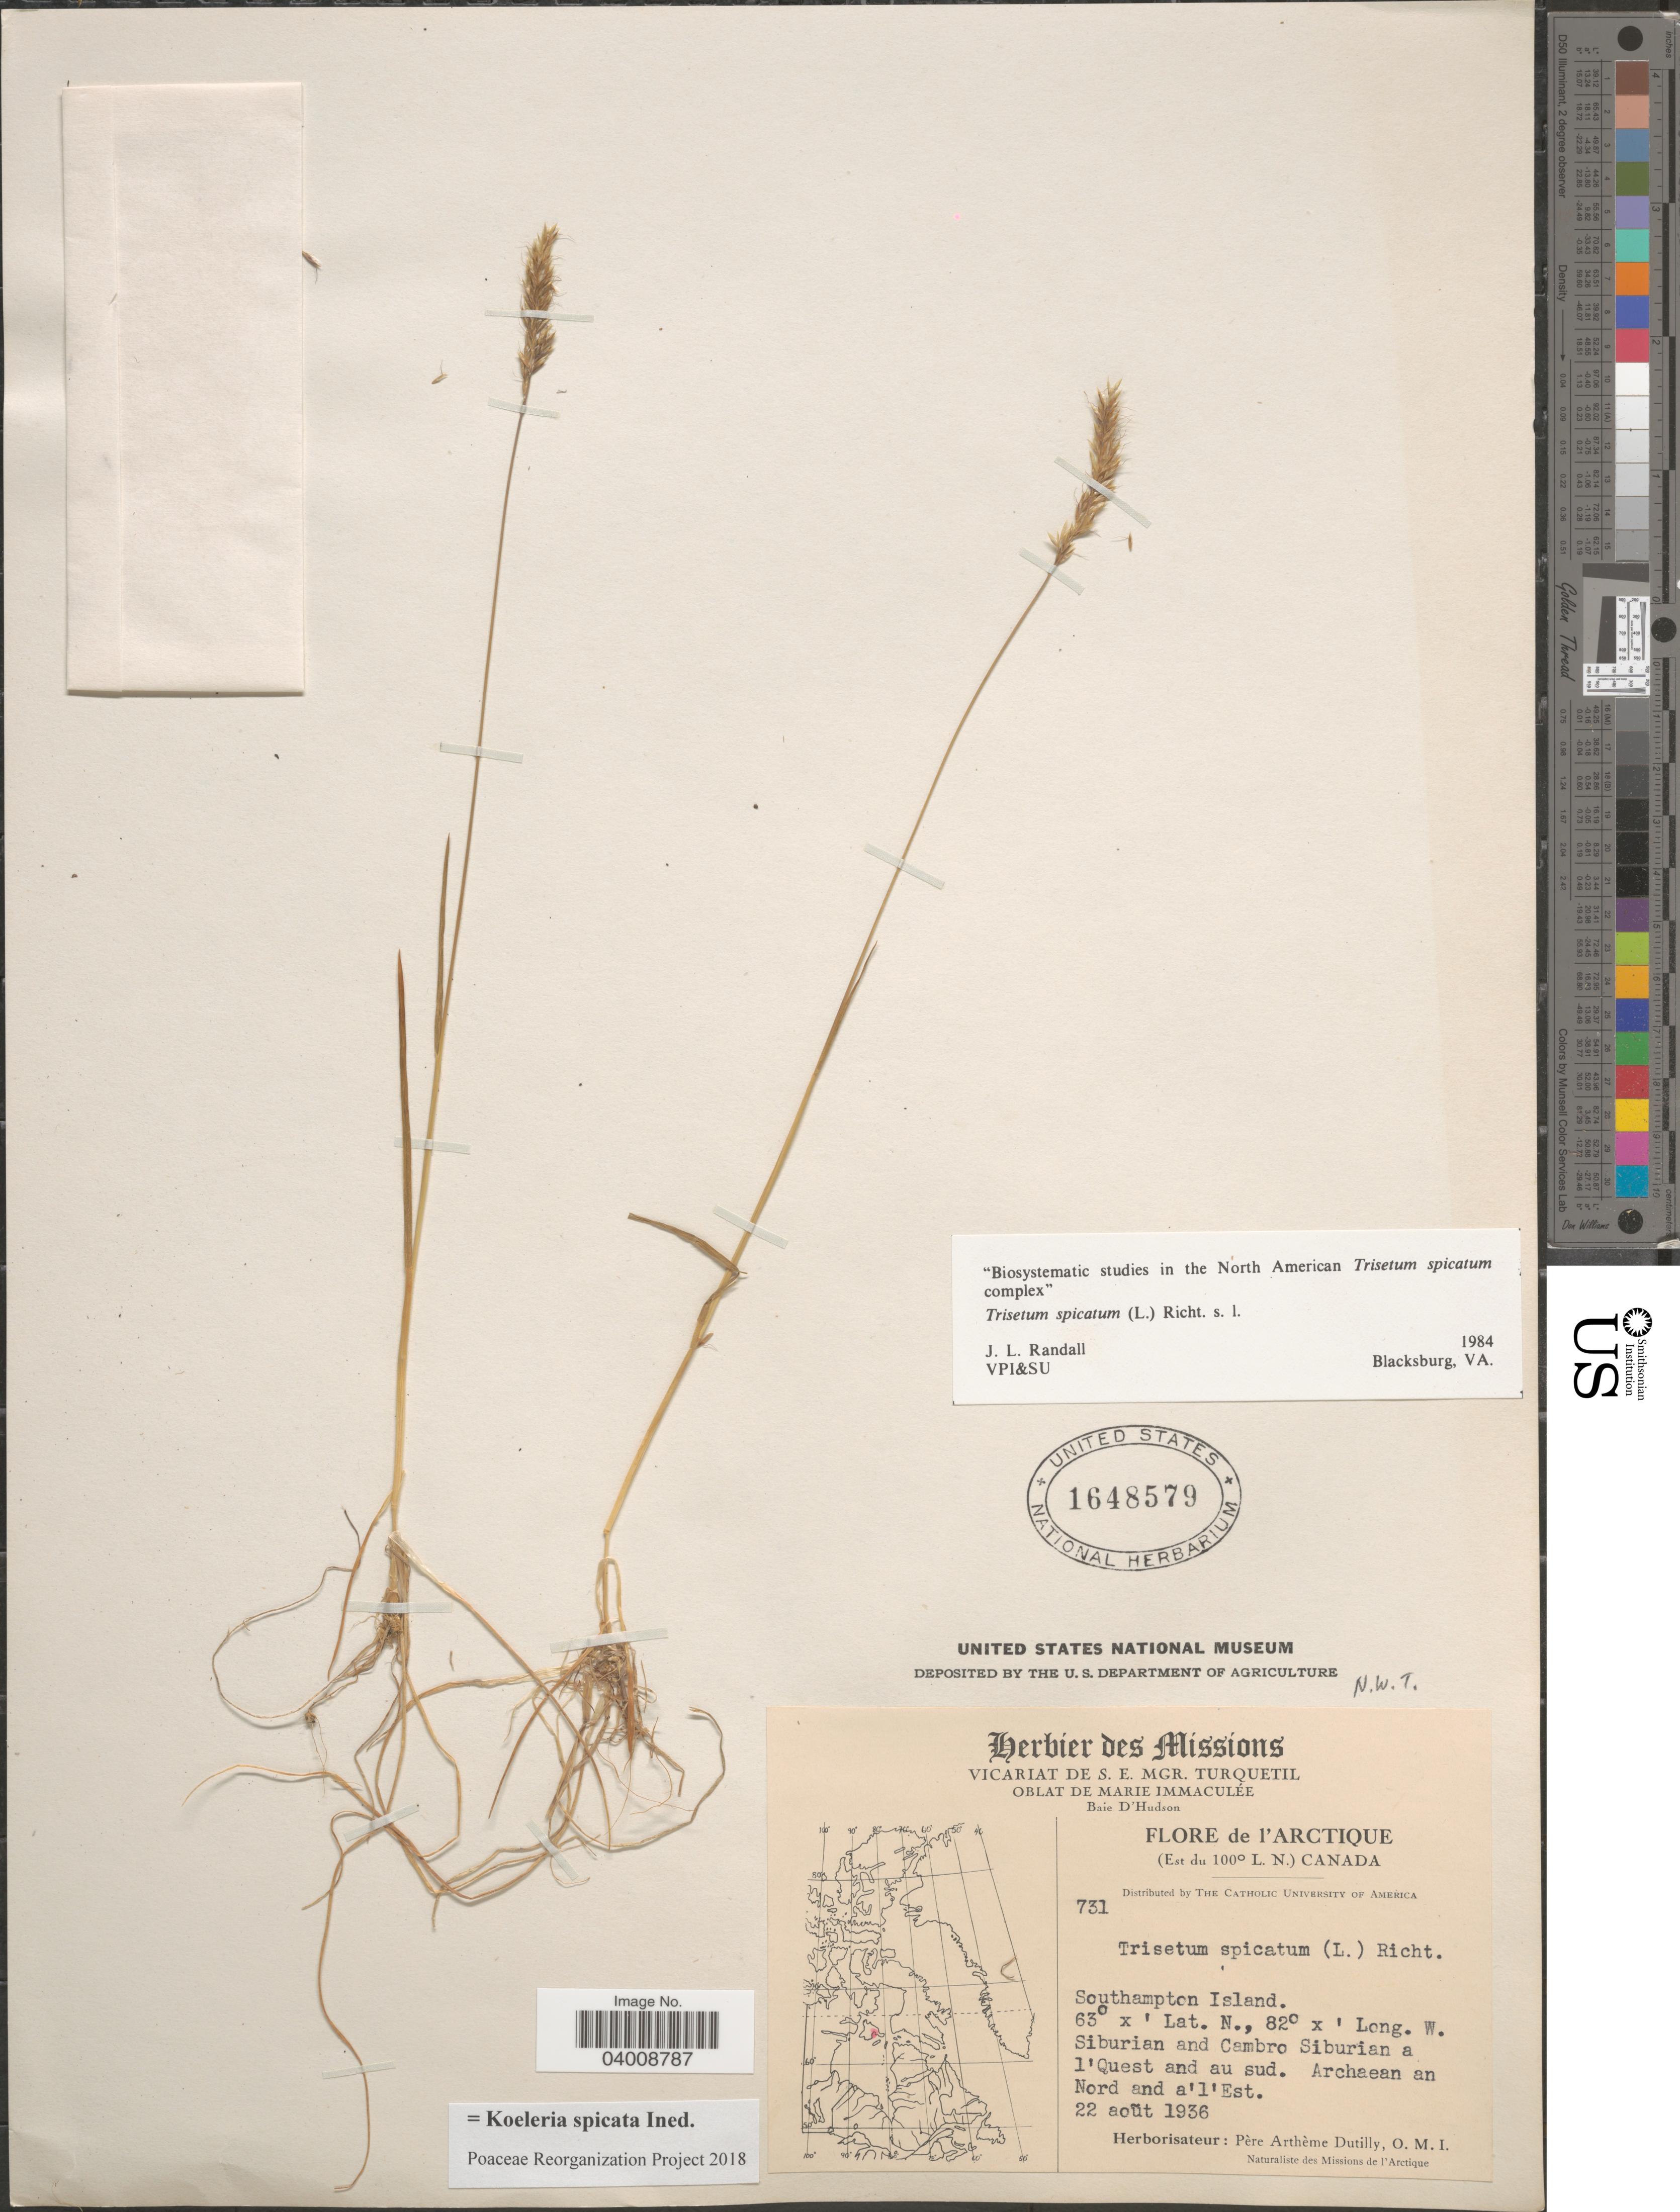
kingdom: Plantae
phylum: Tracheophyta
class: Liliopsida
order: Poales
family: Poaceae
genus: Koeleria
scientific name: Koeleria spicata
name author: (L.) Barberá et al.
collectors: ex Herb. Pêre Arthême Dutilly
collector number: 731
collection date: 1936-08-22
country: Canada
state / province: Northwest Territories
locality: L'Arctique. (Est du 100° L. N.). Southampton Island. Siburian and Cambro Siburian a l'Quest and au sud. Archaean an Nord and a'l'Est.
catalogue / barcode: US 1648579